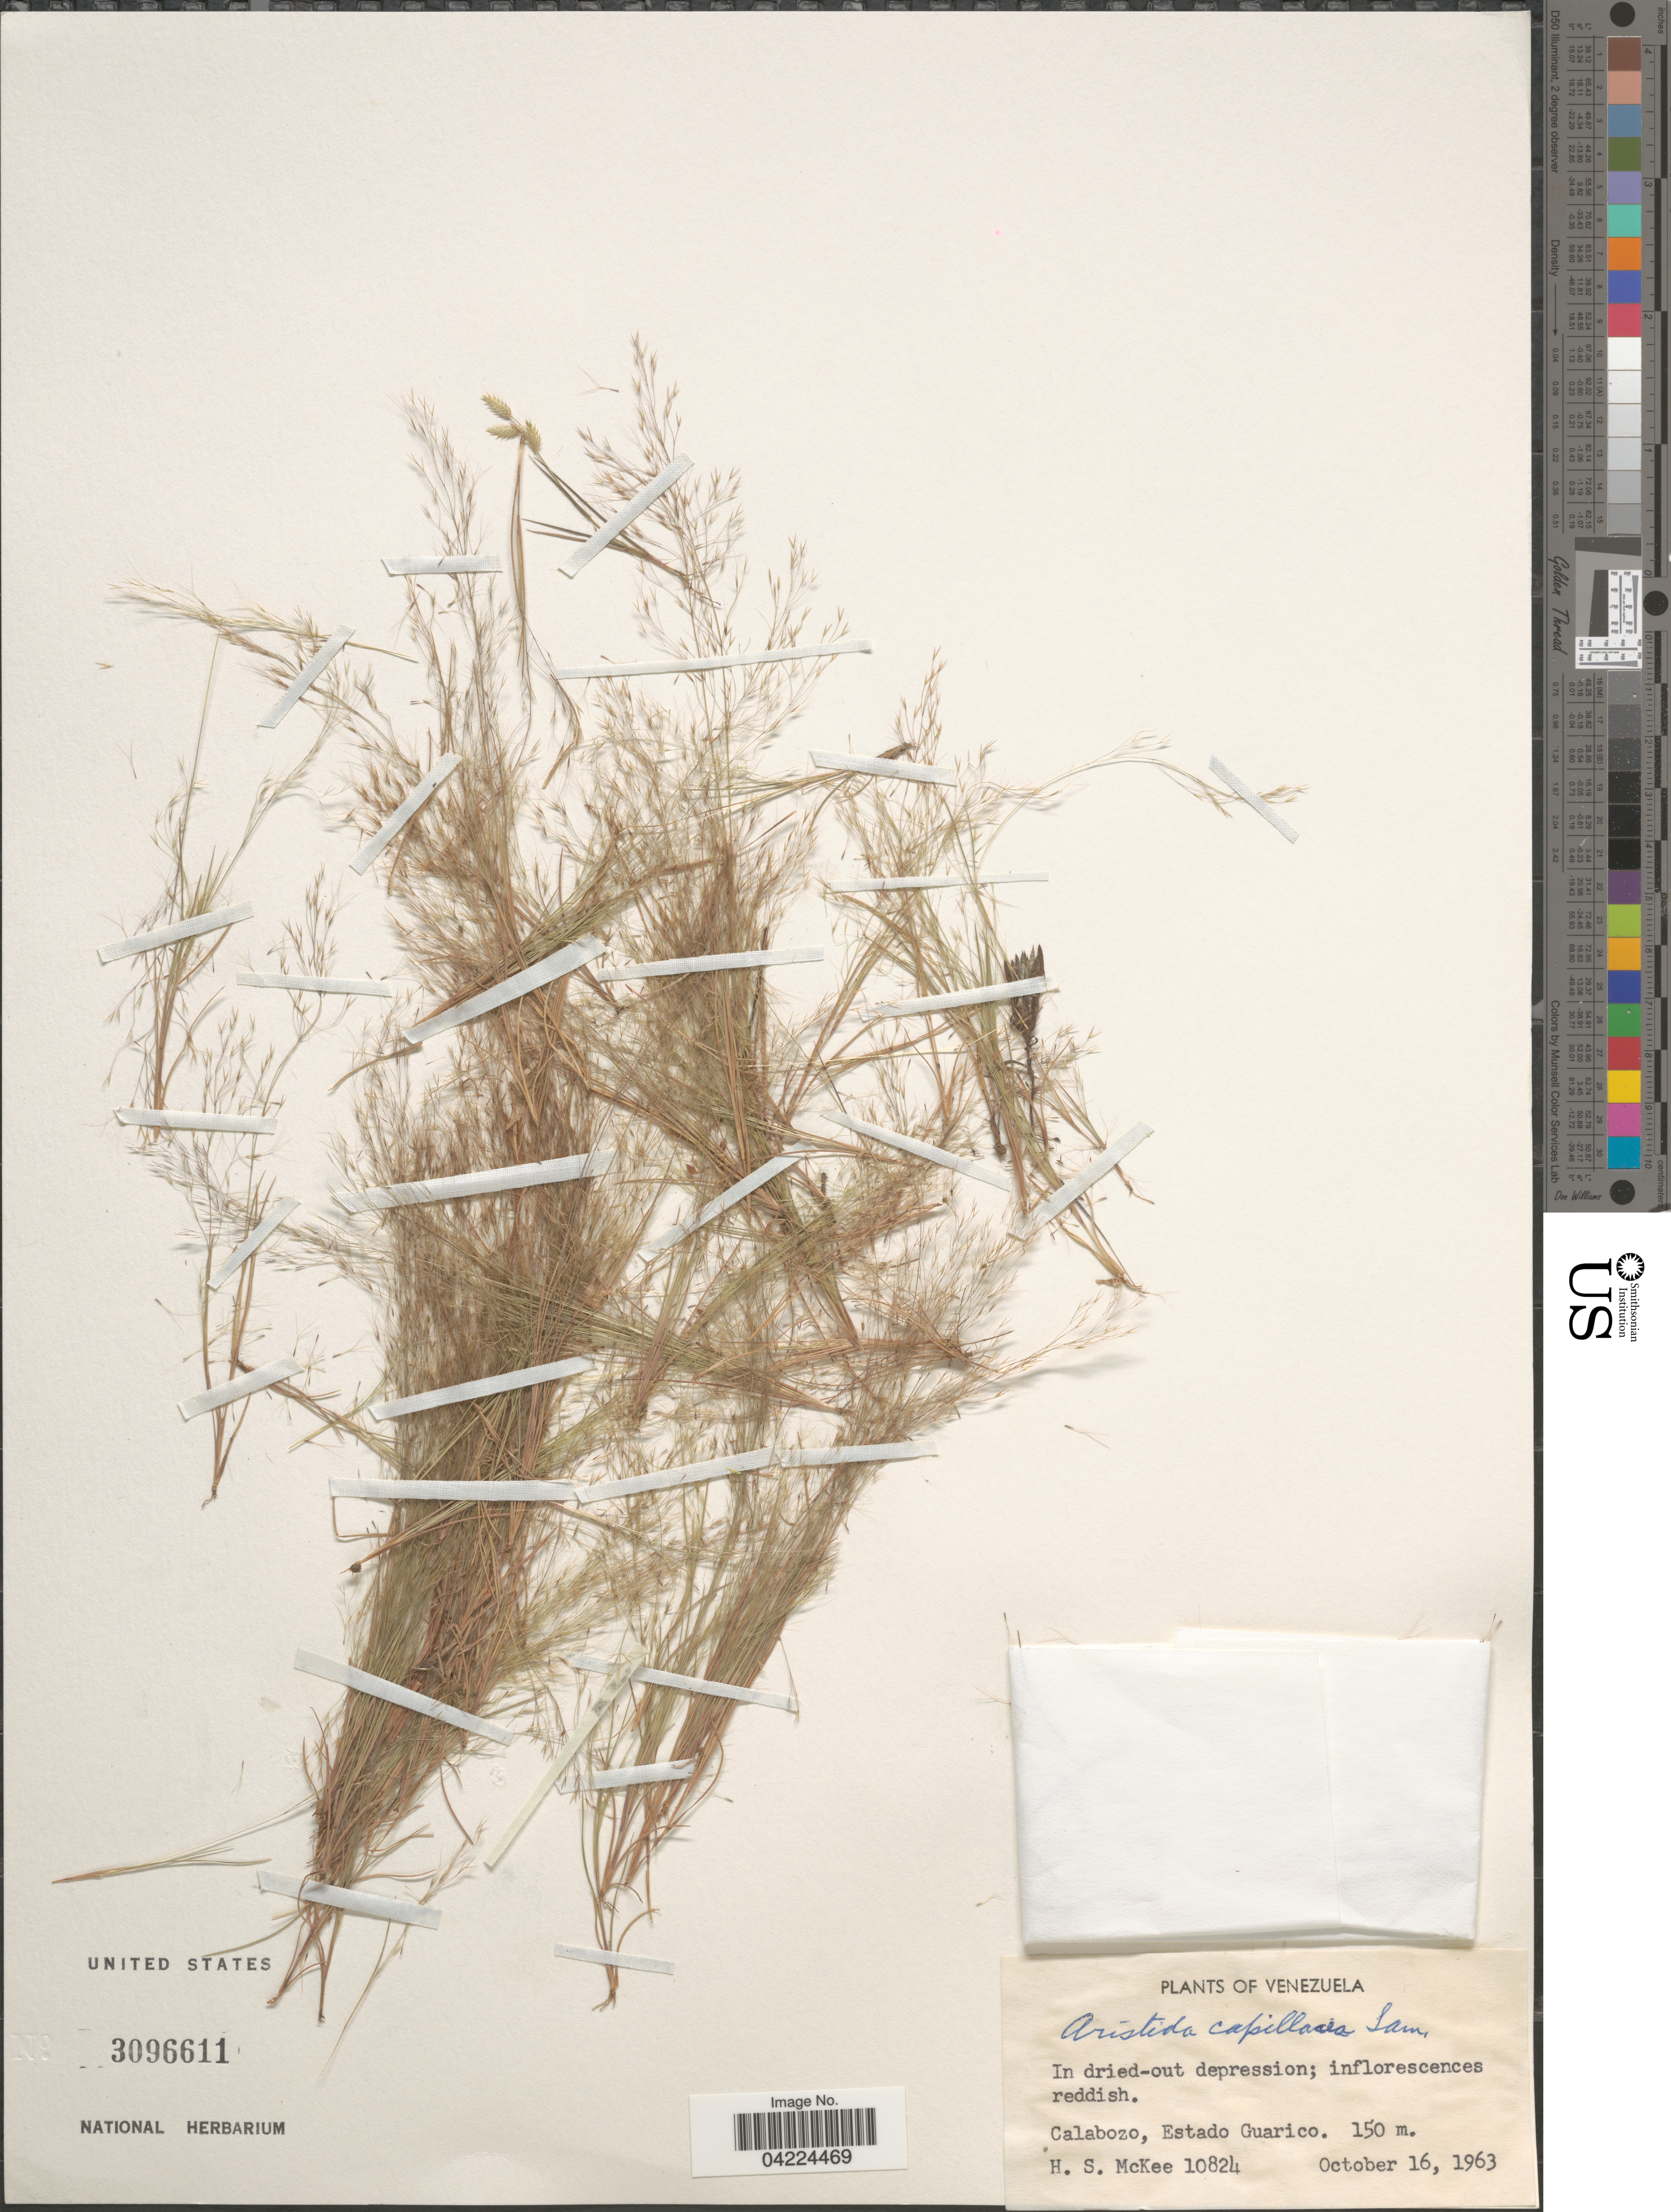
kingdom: Plantae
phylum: Tracheophyta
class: Liliopsida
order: Poales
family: Poaceae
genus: Aristida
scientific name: Aristida capillacea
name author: Lam.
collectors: H. S. McKee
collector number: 10824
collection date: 1963-10-16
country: Venezuela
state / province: Guarico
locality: Calabozo.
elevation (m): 150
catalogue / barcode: US 3096611